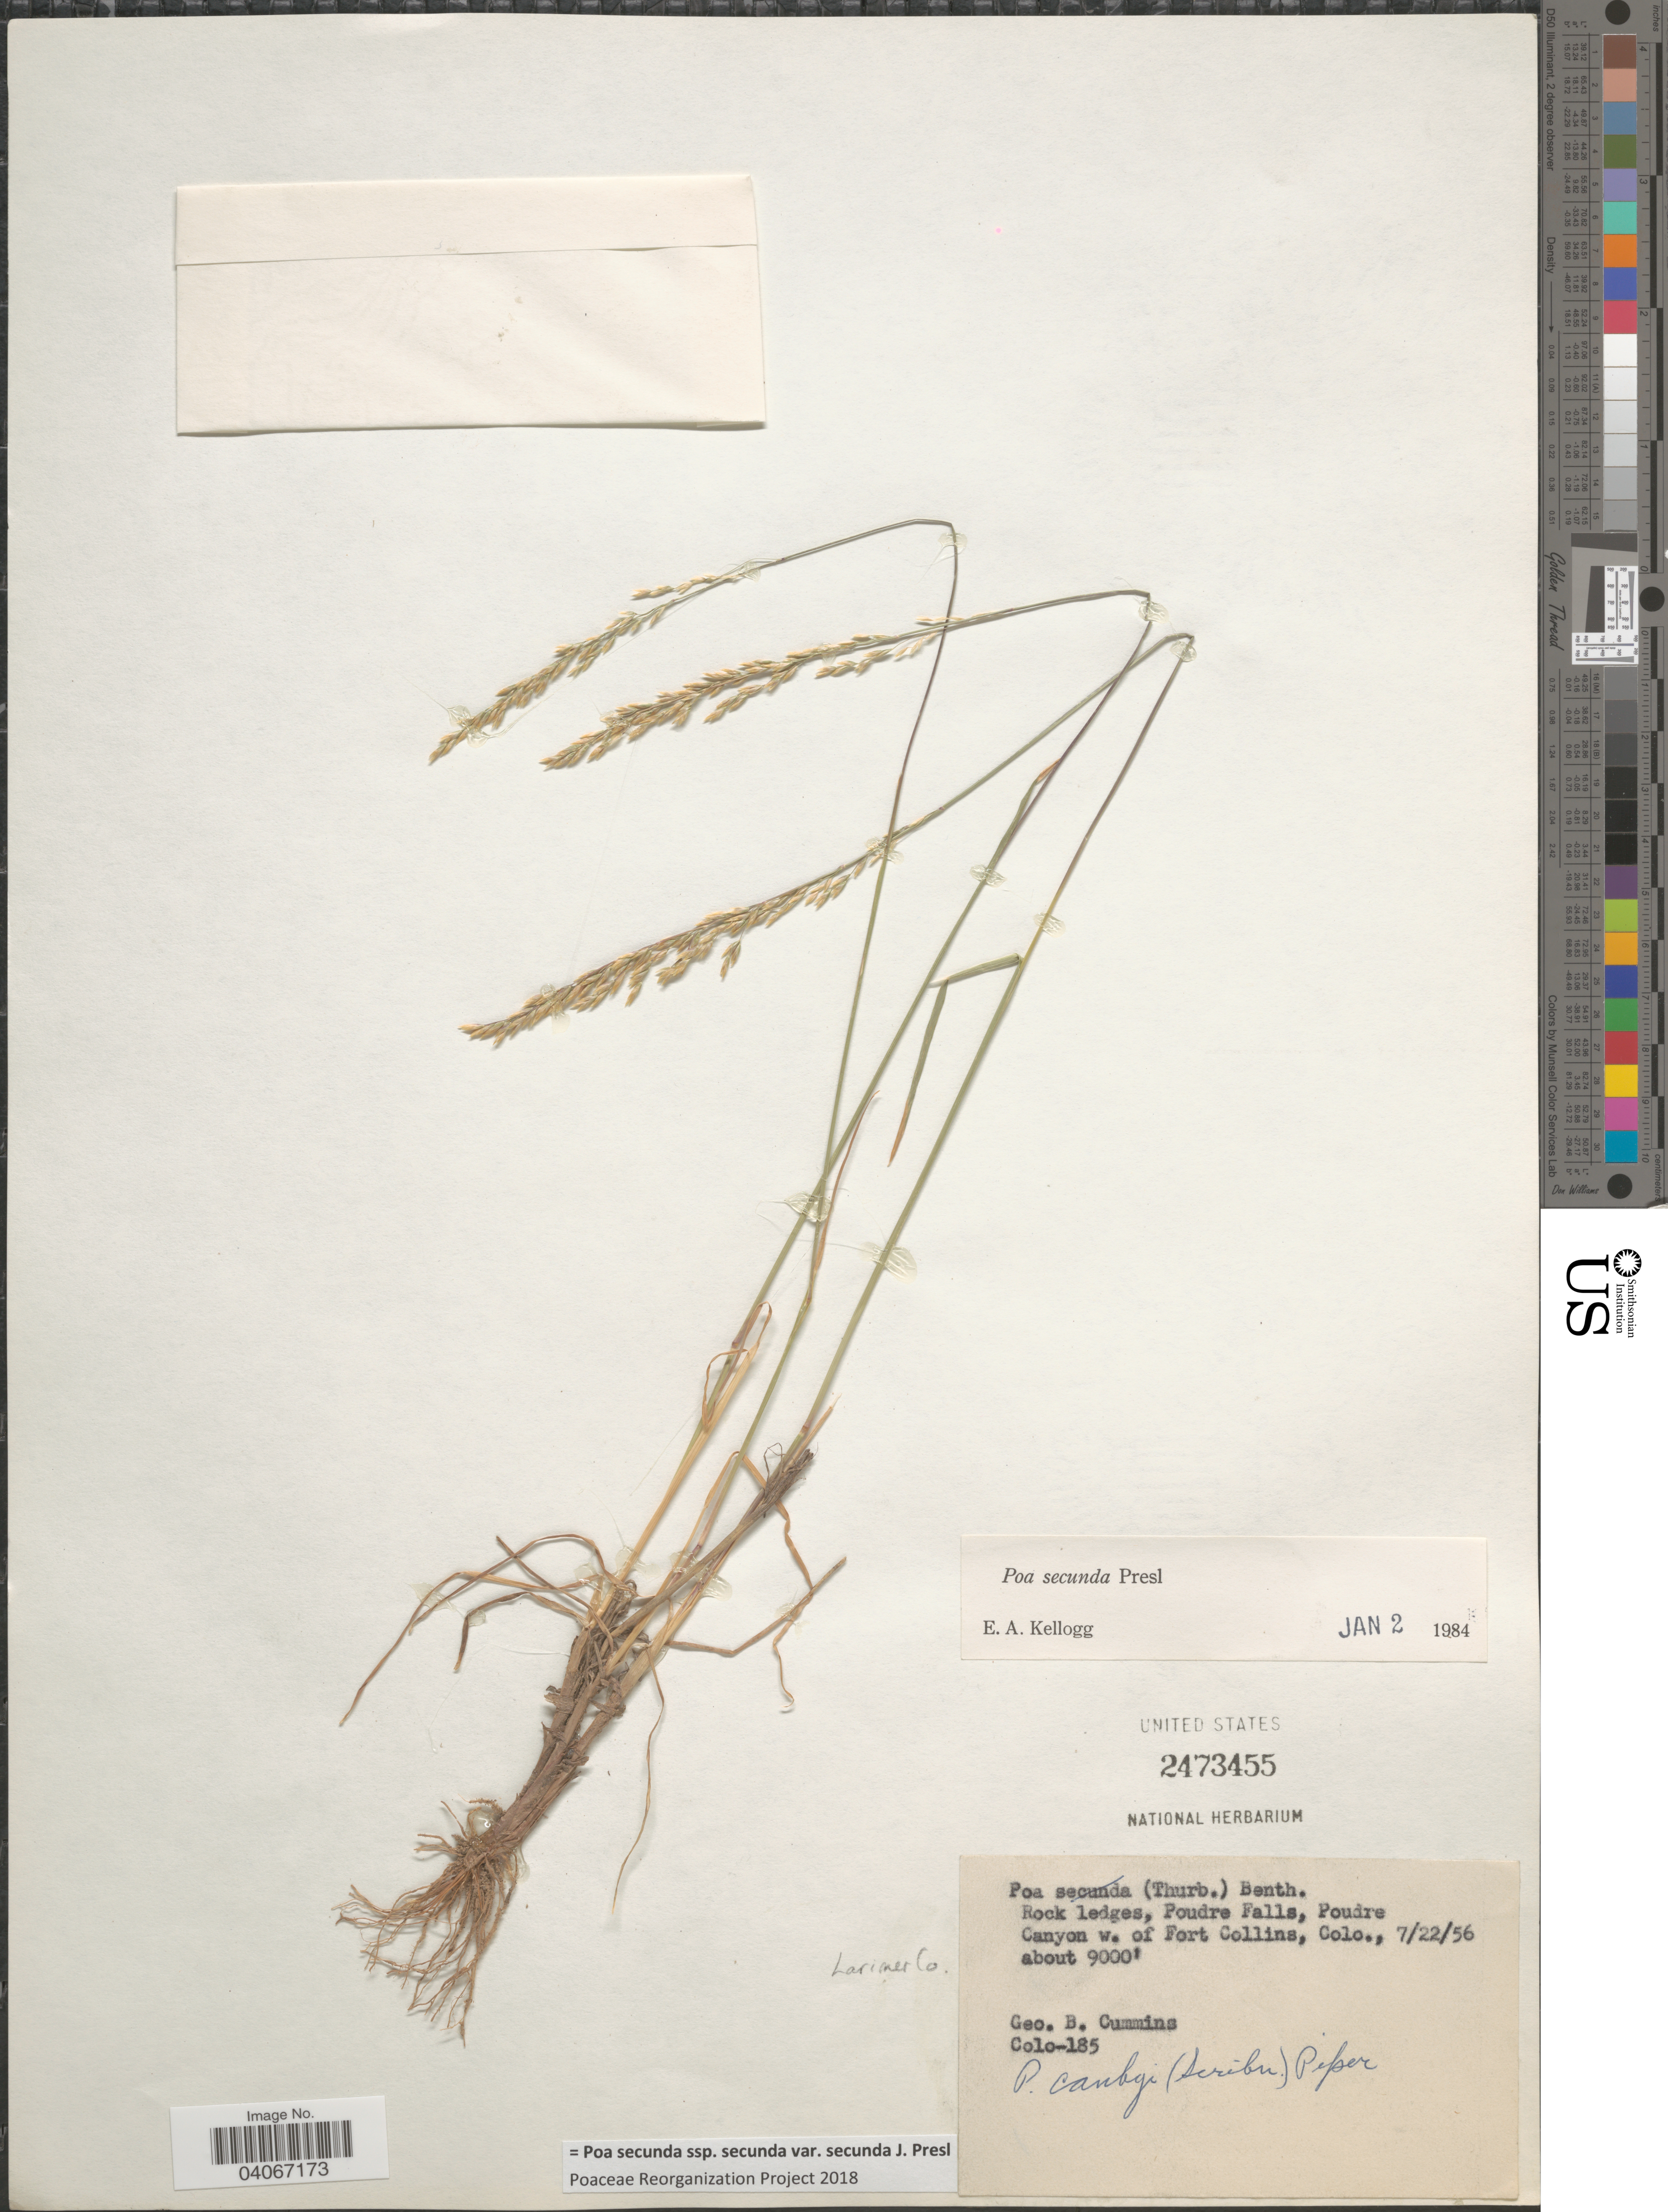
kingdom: Plantae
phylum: Tracheophyta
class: Liliopsida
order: Poales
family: Poaceae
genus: Poa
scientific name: Poa secunda subsp. secunda var. secunda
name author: J. Presl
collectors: G. Cummins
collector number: Colo-185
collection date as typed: Transcribed d/m/y: 22/7/56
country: United States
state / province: Colorado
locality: Poudre Falls, Poudre Canyon w. of Fort Collins. Larimer Co.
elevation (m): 2743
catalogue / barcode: US 2473455